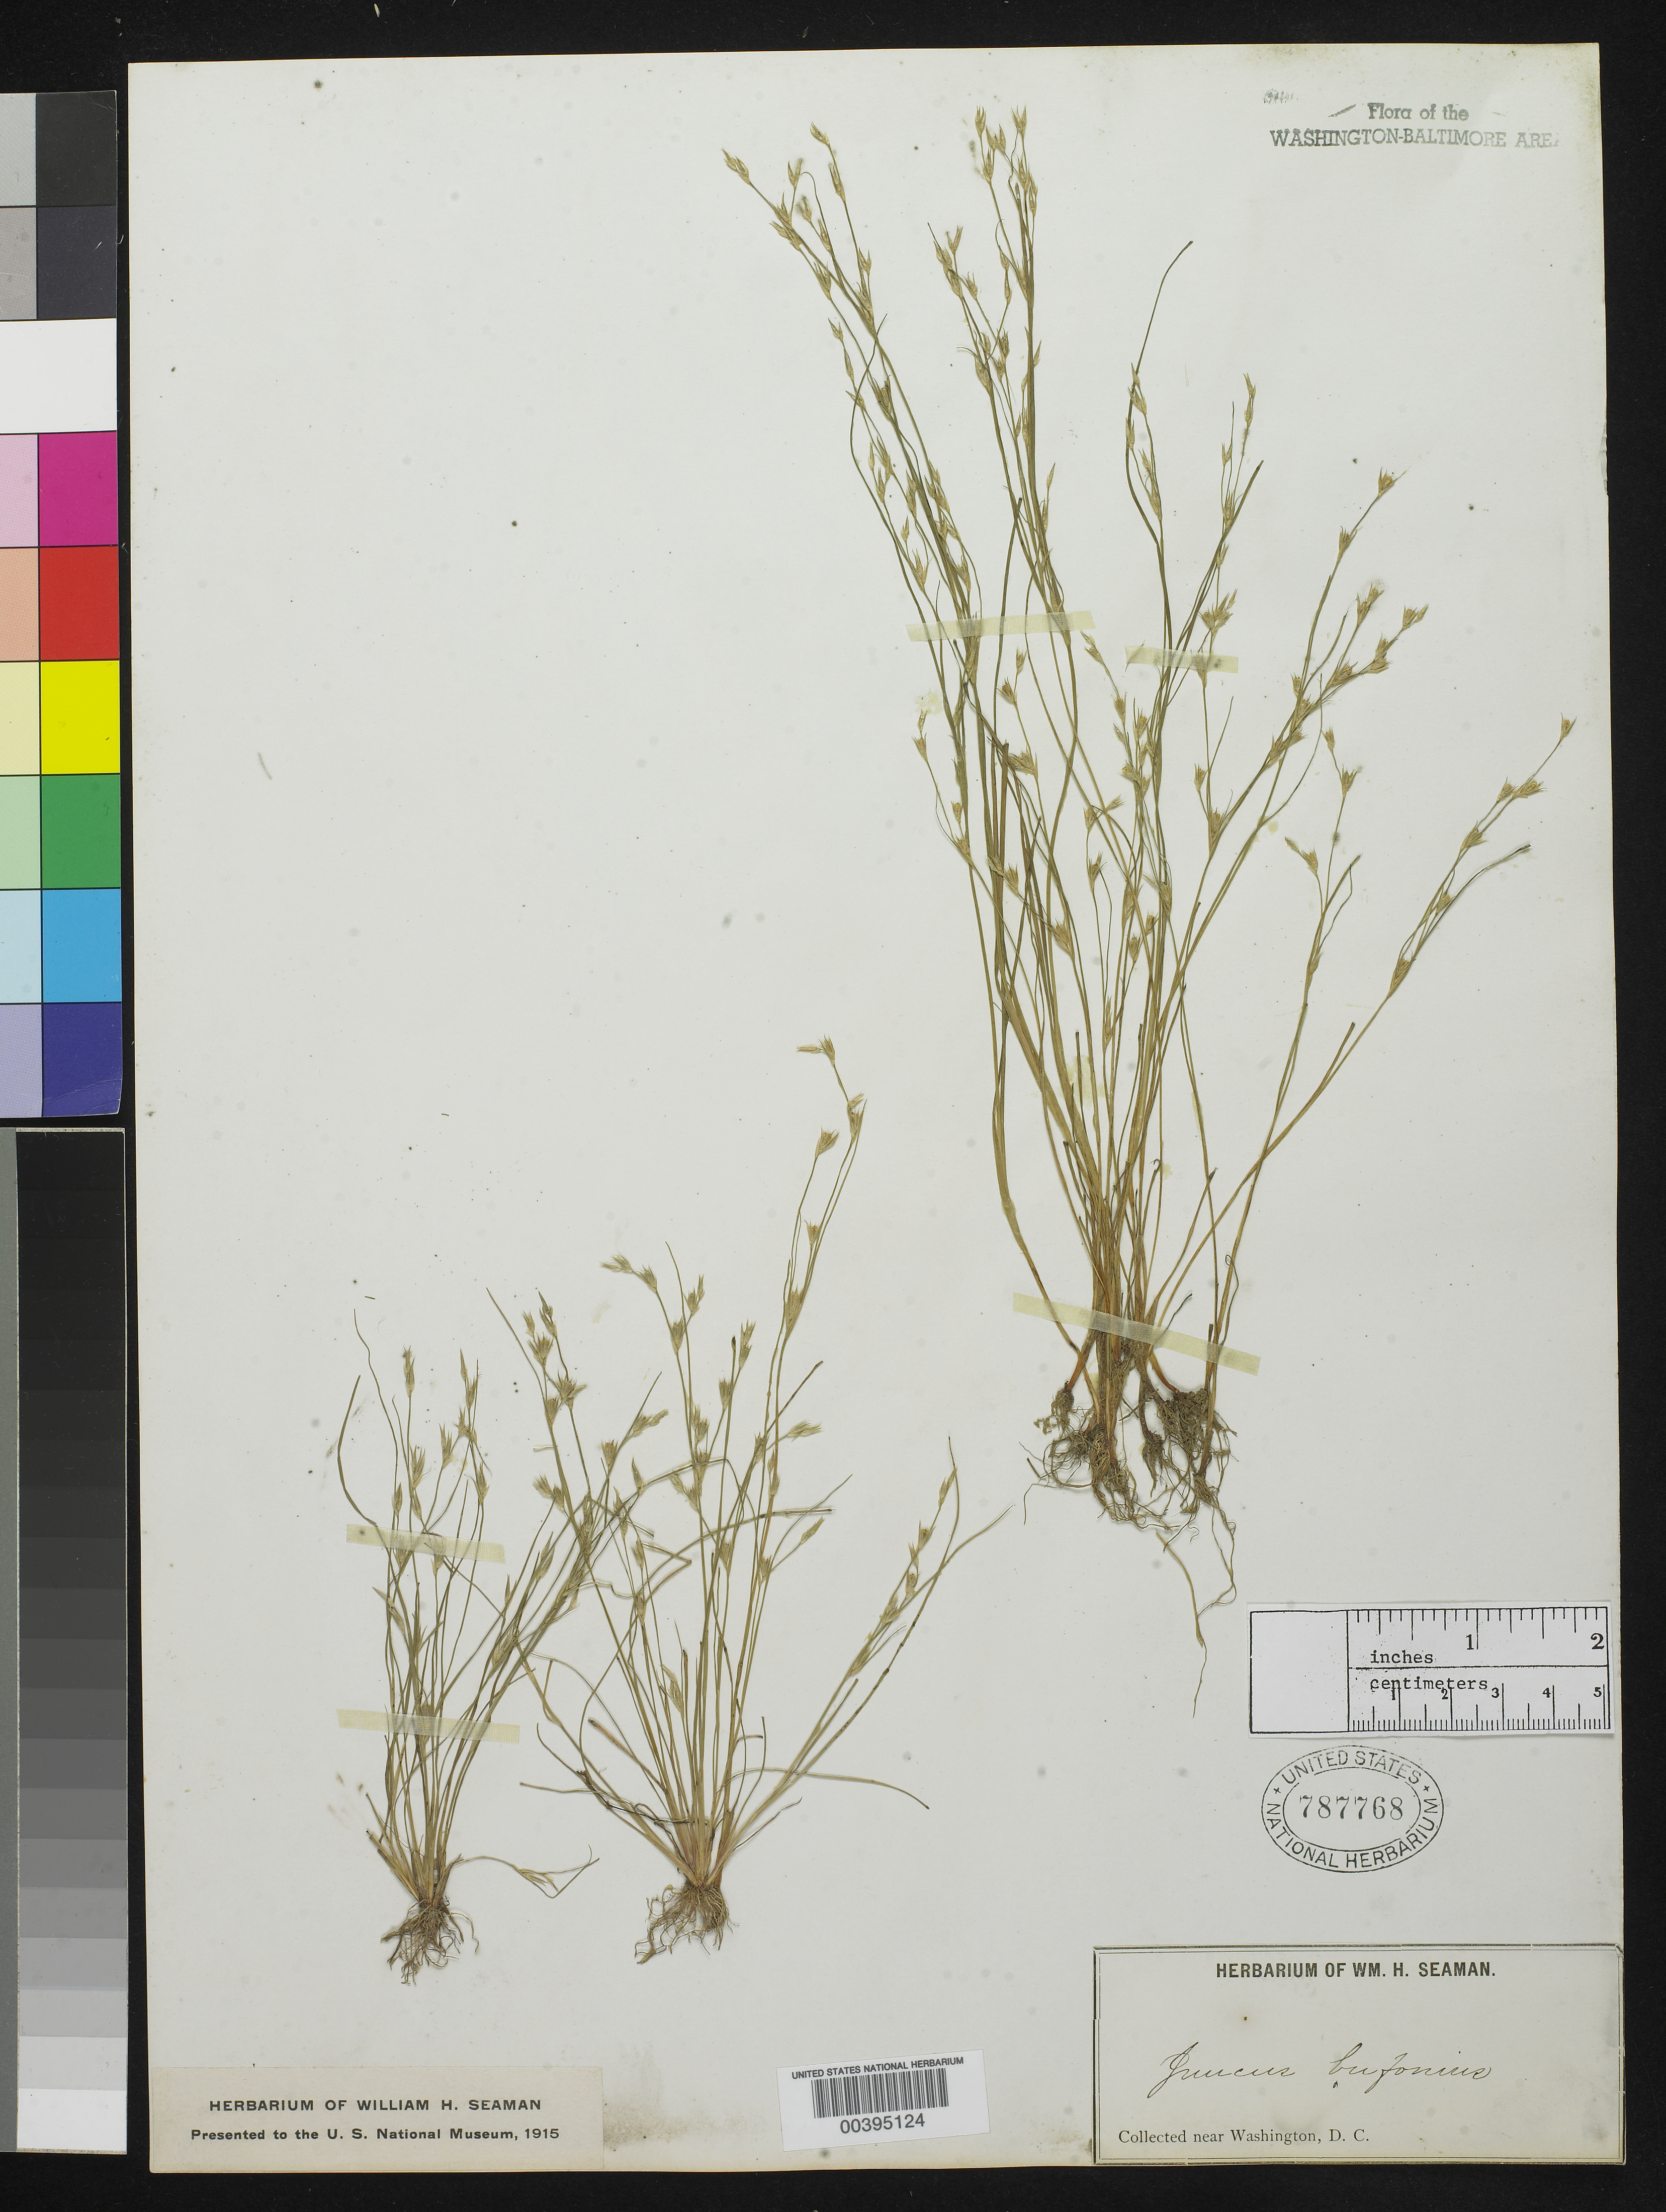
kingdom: Plantae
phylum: Tracheophyta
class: Liliopsida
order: Poales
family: Juncaceae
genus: Juncus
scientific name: Juncus bufonius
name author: L.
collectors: W. Seaman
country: United States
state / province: District of Columbia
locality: Vicinity of Washington, DC.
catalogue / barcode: US 787768